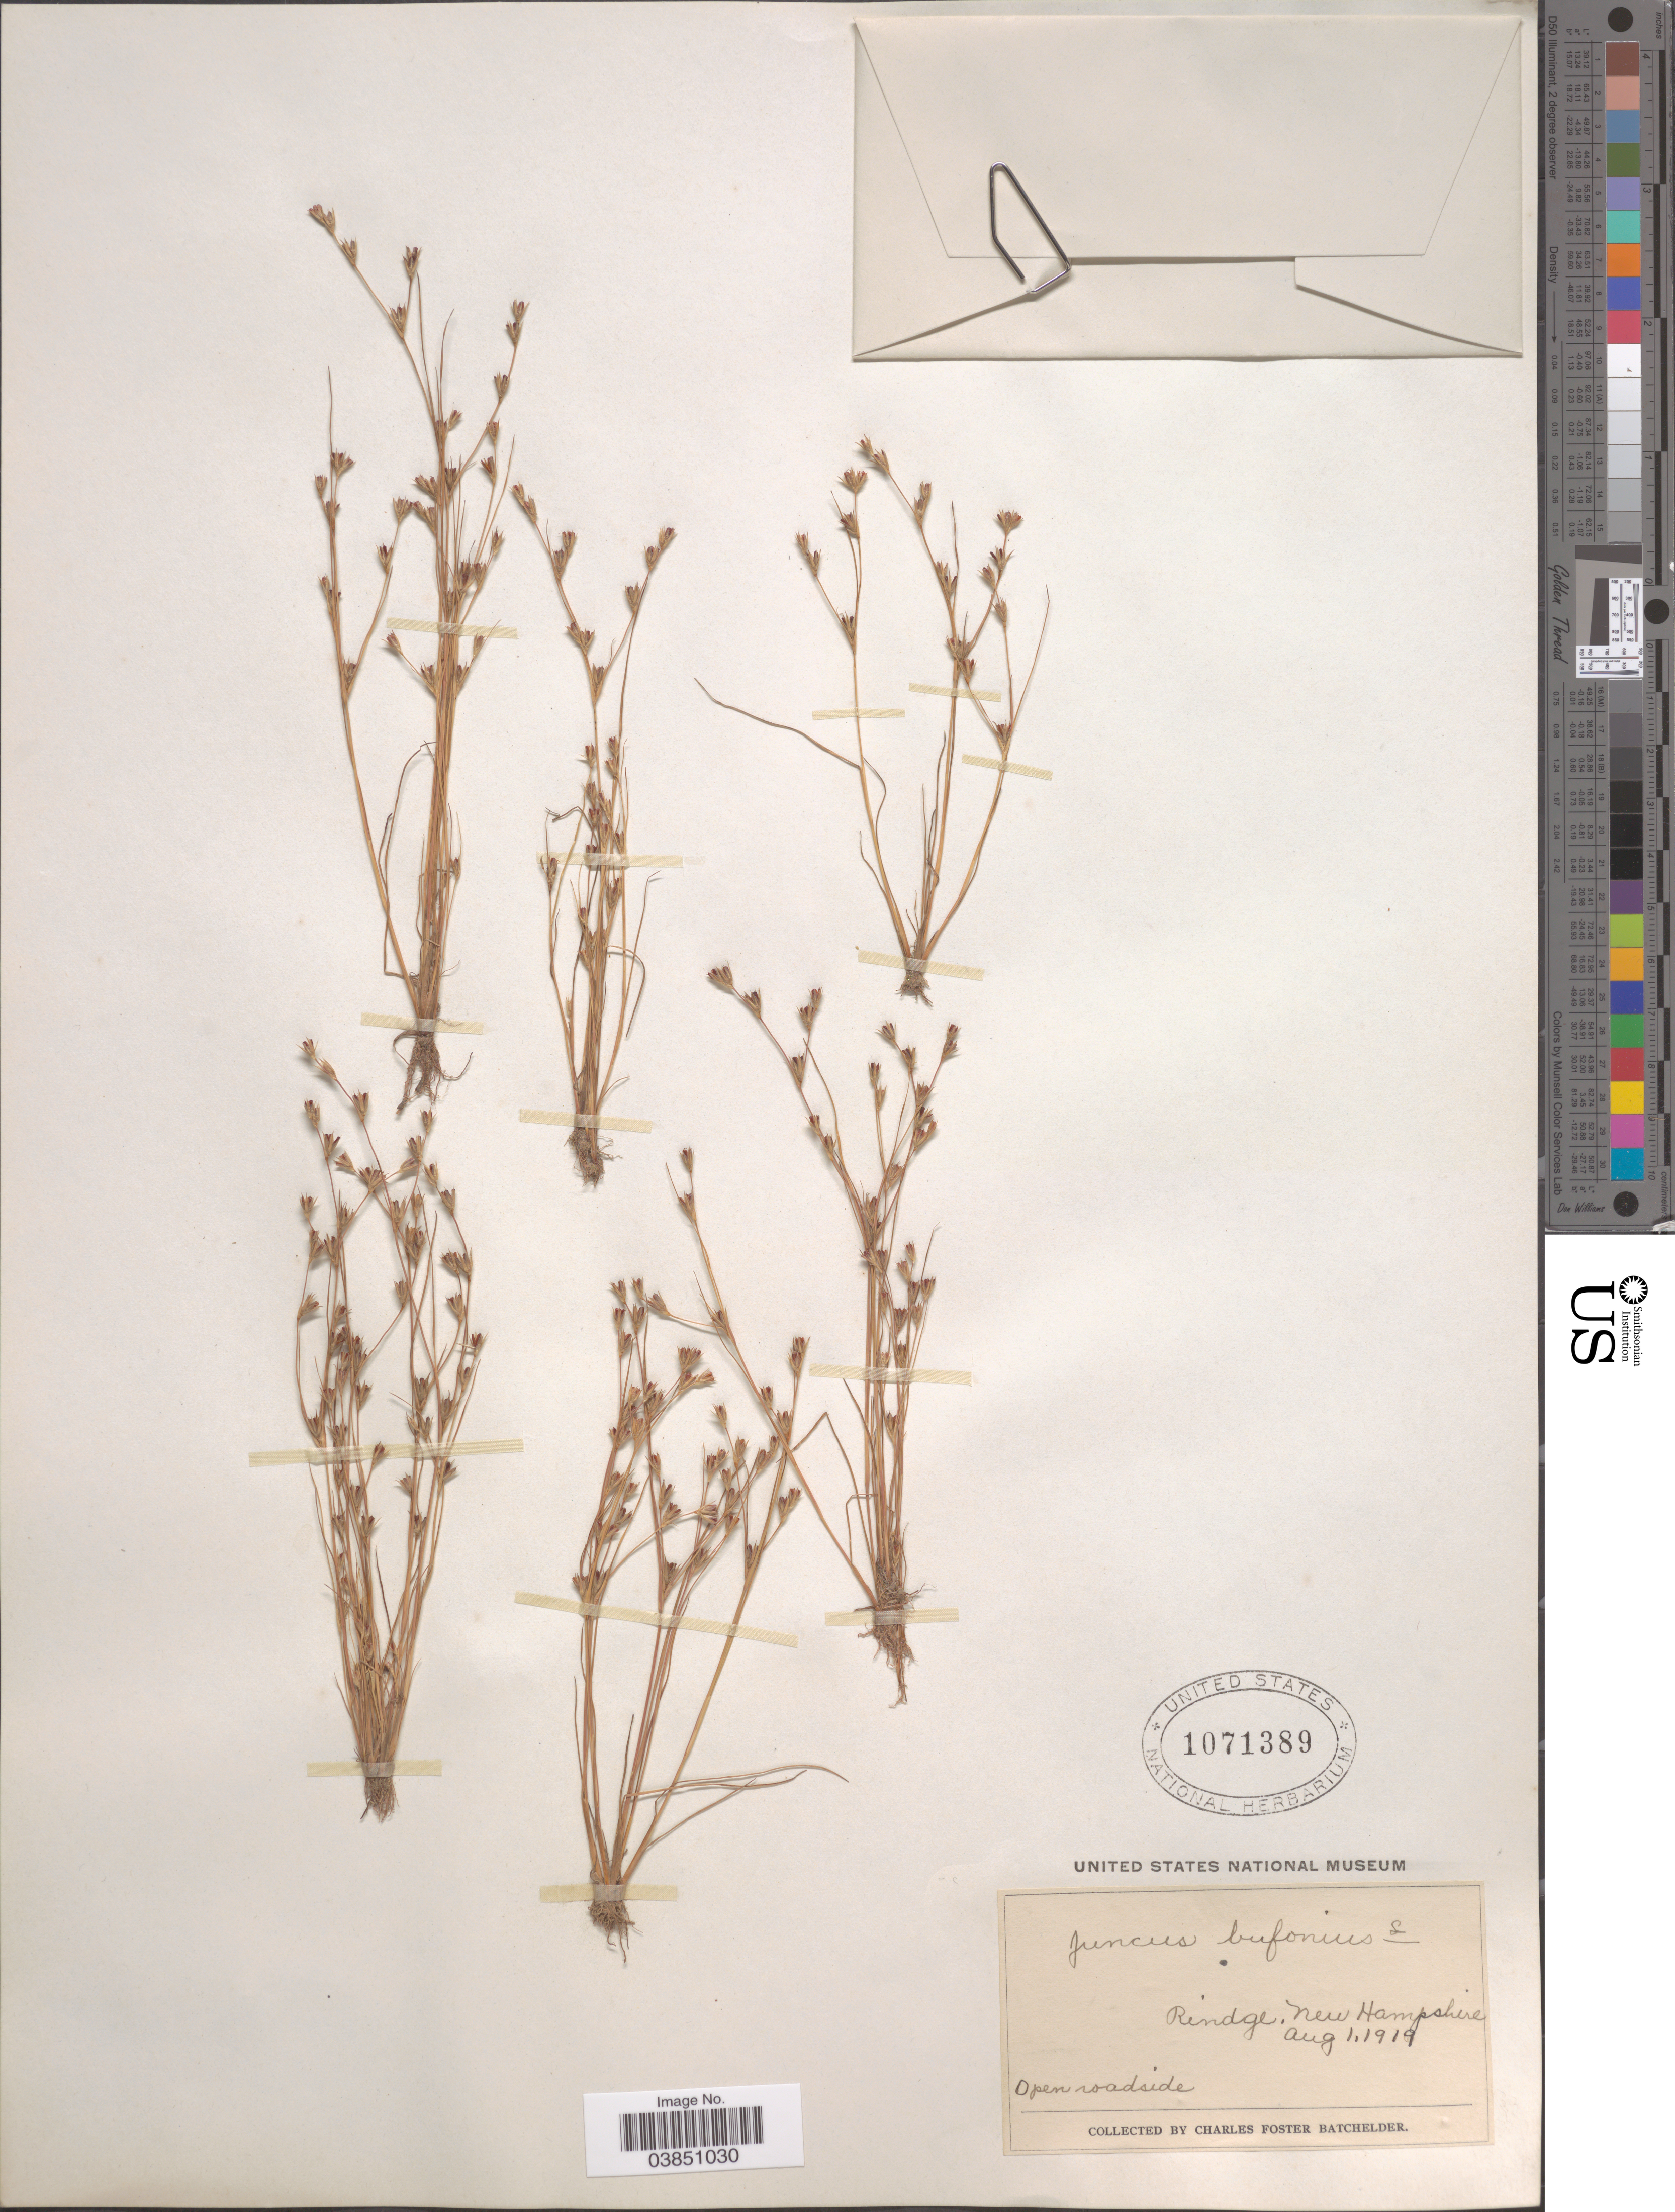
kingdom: Plantae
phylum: Tracheophyta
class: Liliopsida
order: Poales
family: Juncaceae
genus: Juncus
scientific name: Juncus bufonius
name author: L.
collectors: C. Batchelder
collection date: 1919-08-01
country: United States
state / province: New Hampshire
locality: Rindge.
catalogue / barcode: US 1071389